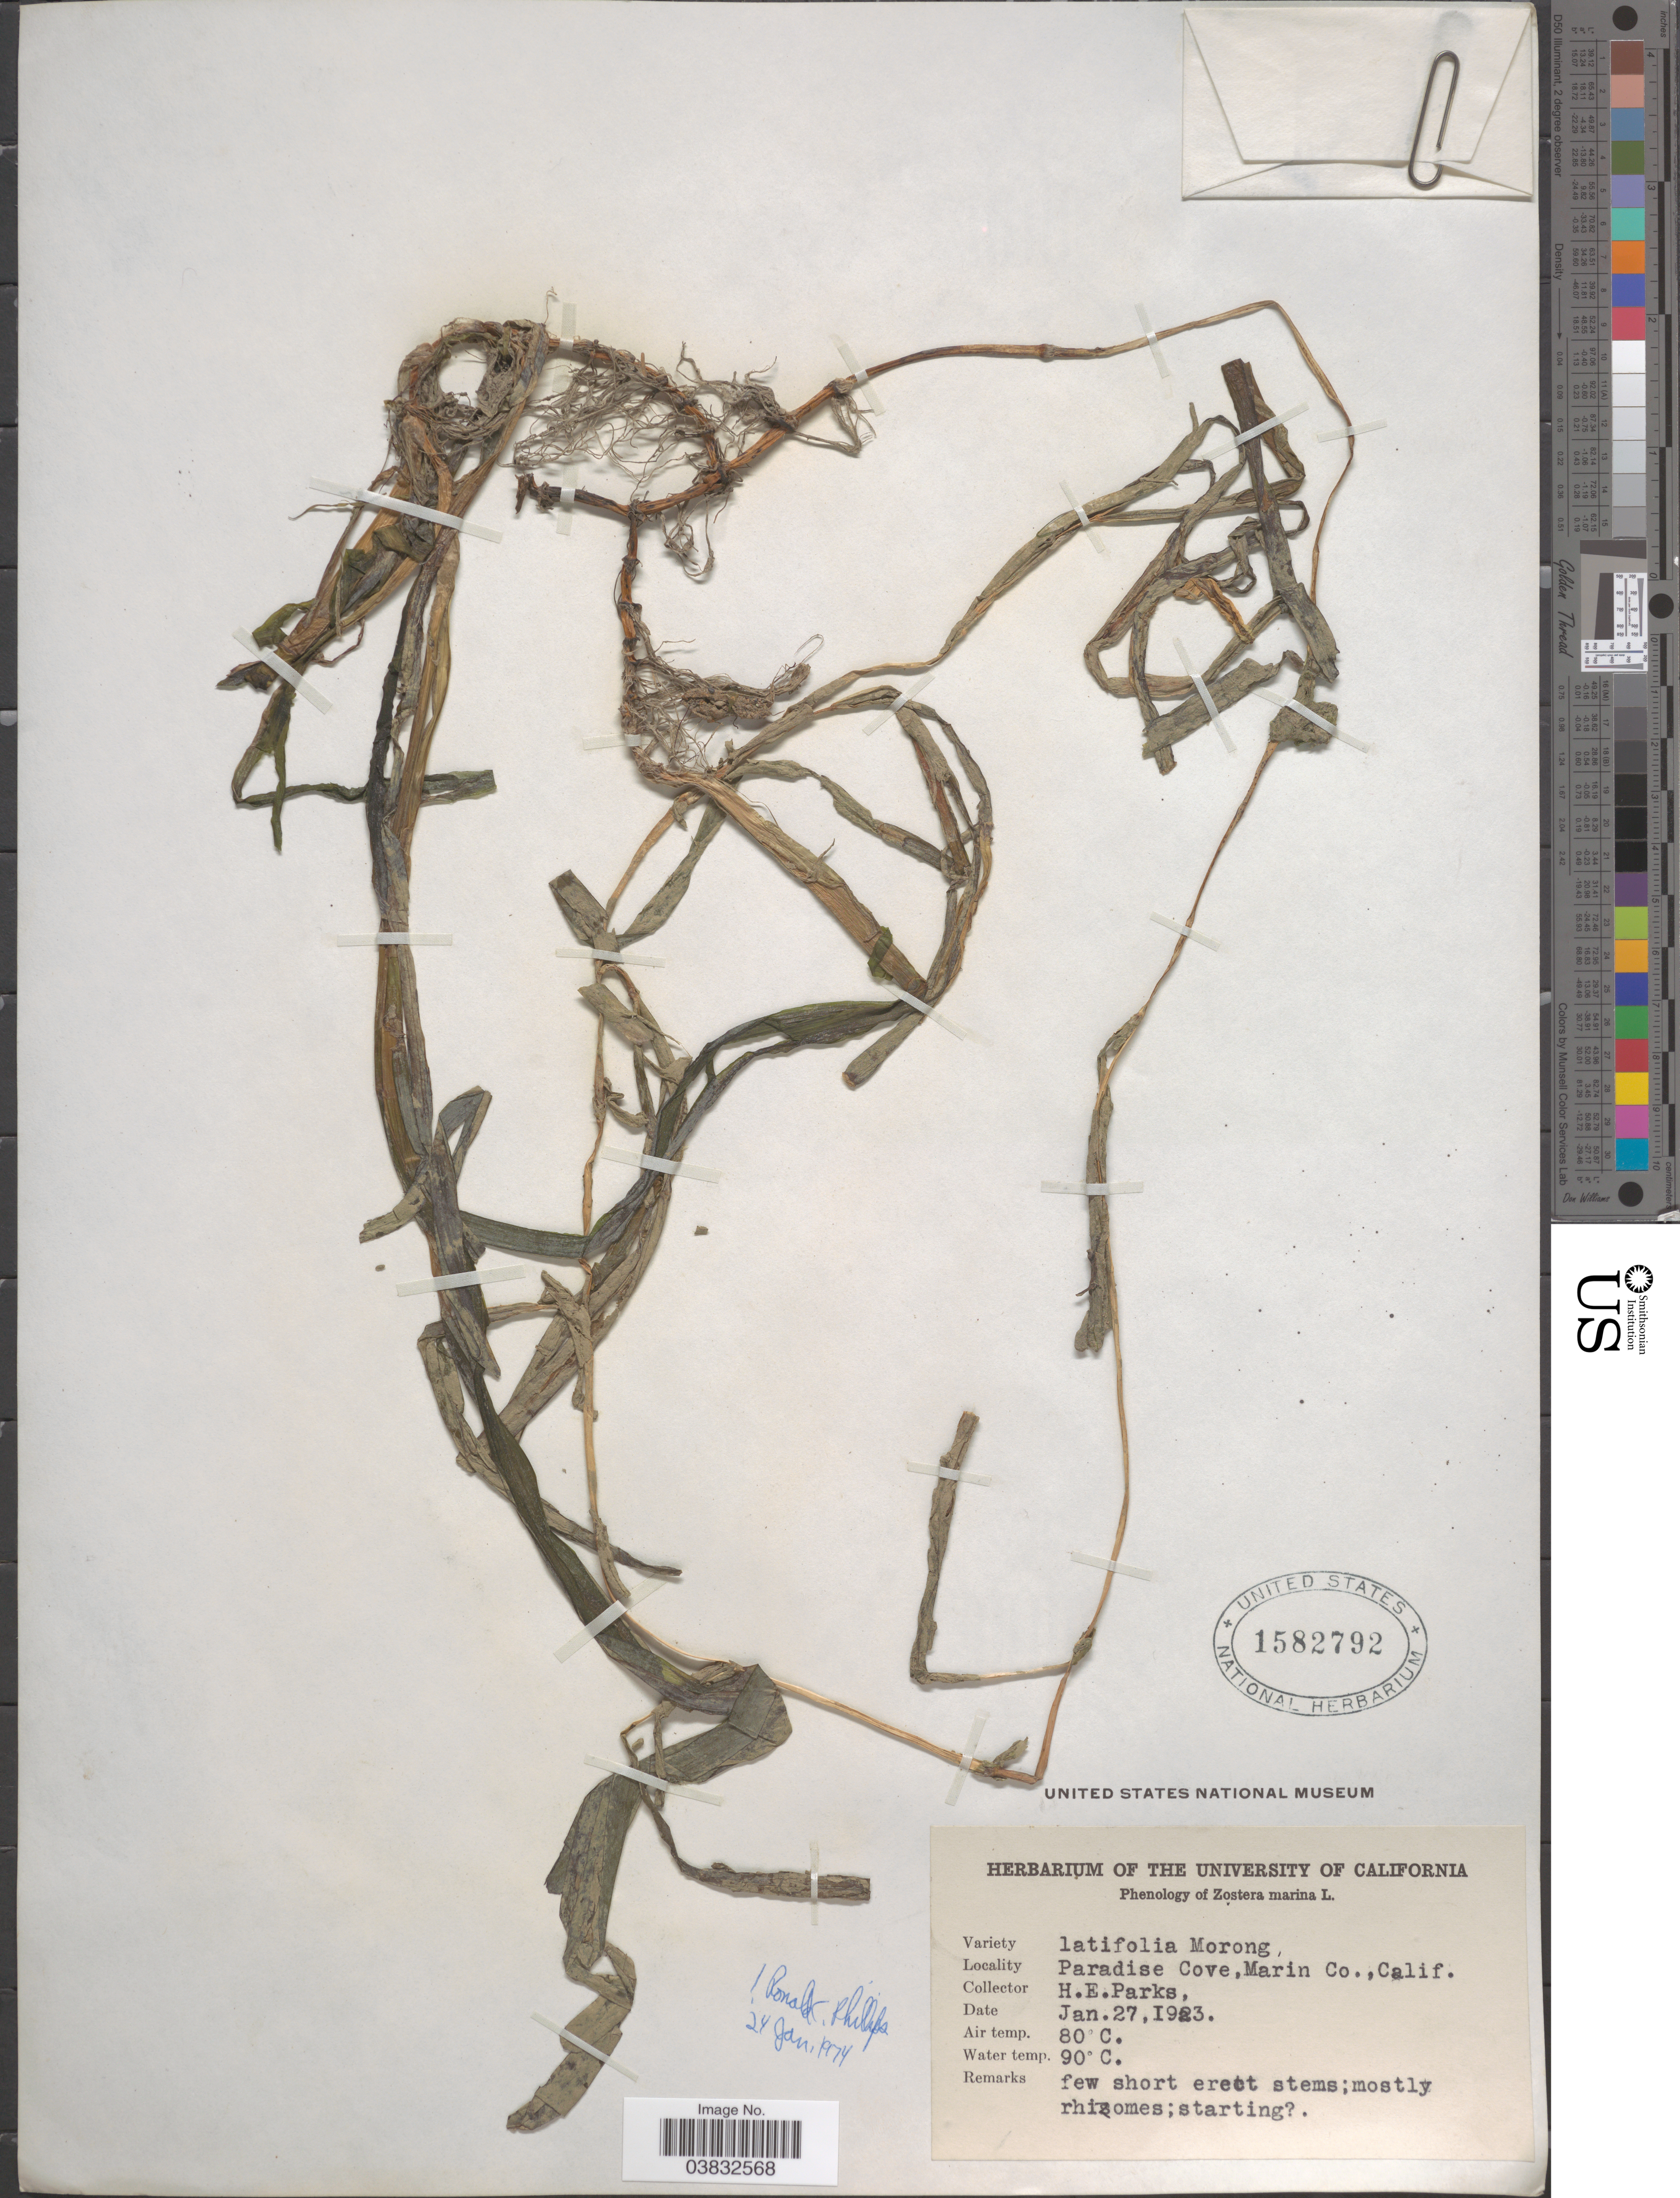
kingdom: Plantae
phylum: Tracheophyta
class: Liliopsida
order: Alismatales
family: Zosteraceae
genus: Zostera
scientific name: Zostera marina var. latifolia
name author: L.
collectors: H. E. Parks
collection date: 1923-01-27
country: United States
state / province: California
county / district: Marin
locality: Paradise Cove, Marin Co.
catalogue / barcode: US 1582792